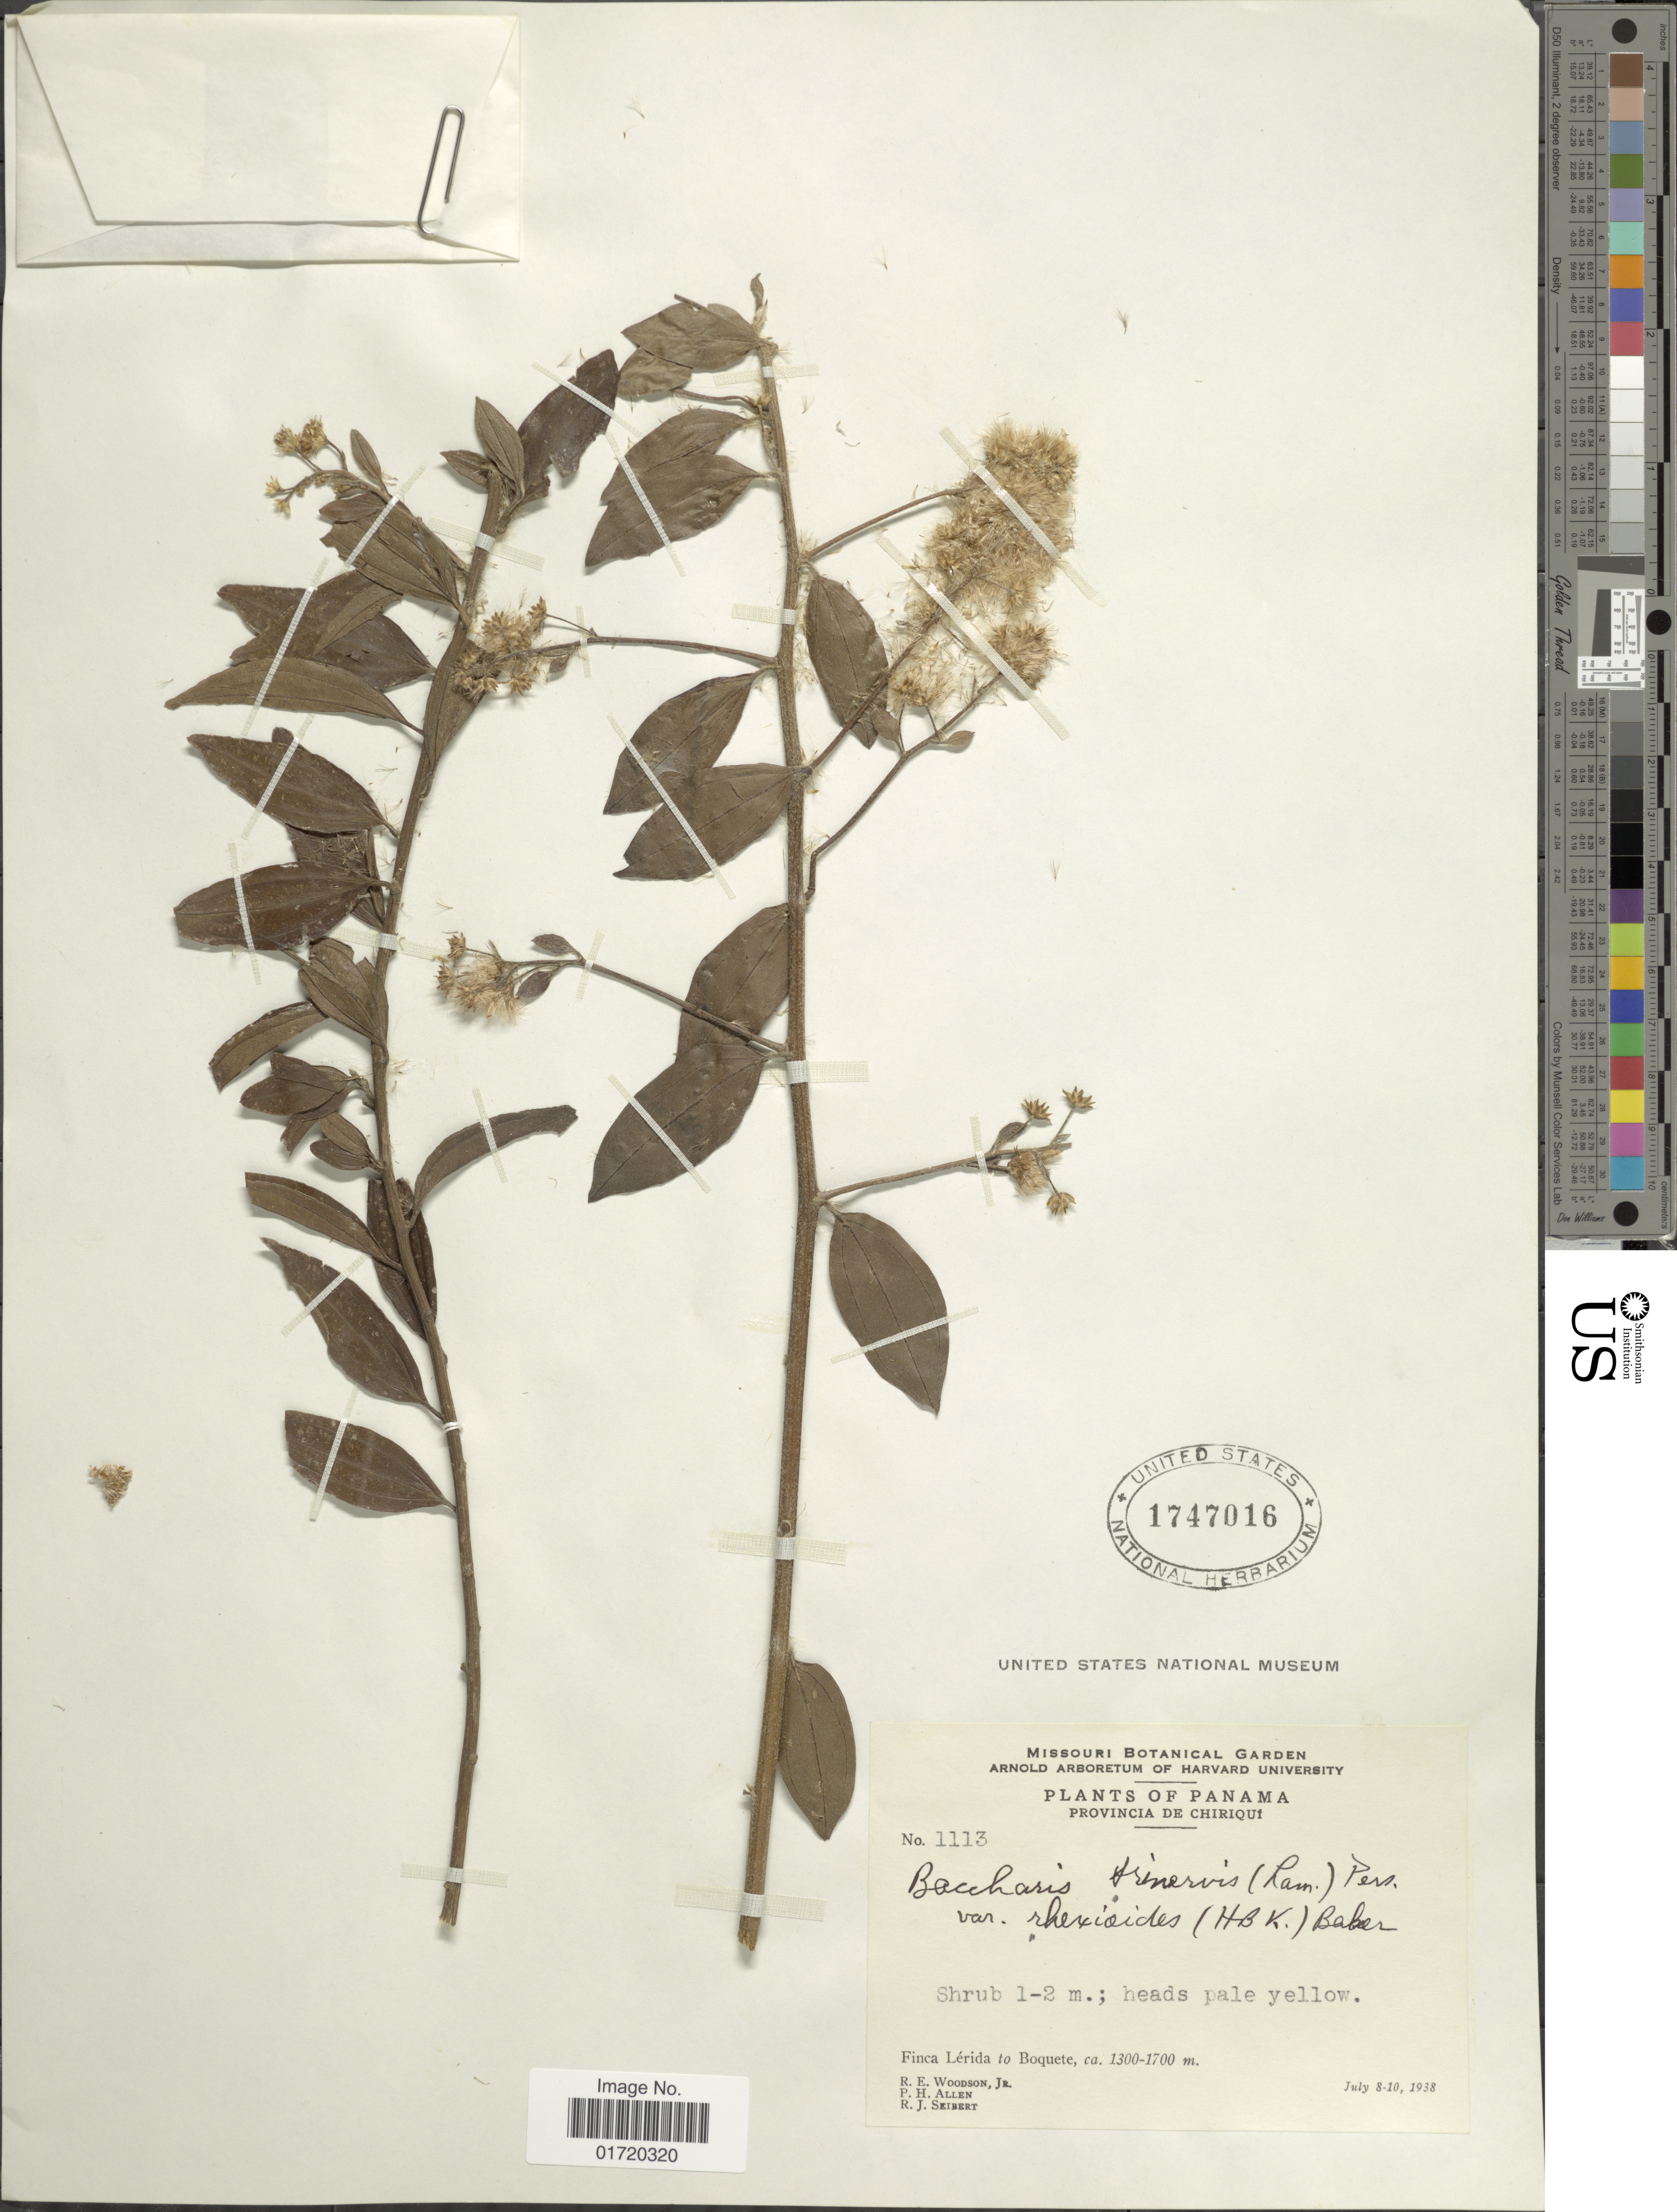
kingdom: Plantae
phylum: Tracheophyta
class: Magnoliopsida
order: Asterales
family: Asteraceae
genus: Baccharis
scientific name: Baccharis trinervis var. rhexioides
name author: (Kunth) Baker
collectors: R. E. Woodson, P. H. Allen & R. J. Seibert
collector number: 1113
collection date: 1938-07-08/1938-07-10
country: Panama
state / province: Chiriqui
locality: Finca Lerida to Boquete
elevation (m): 1300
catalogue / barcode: US 1747016